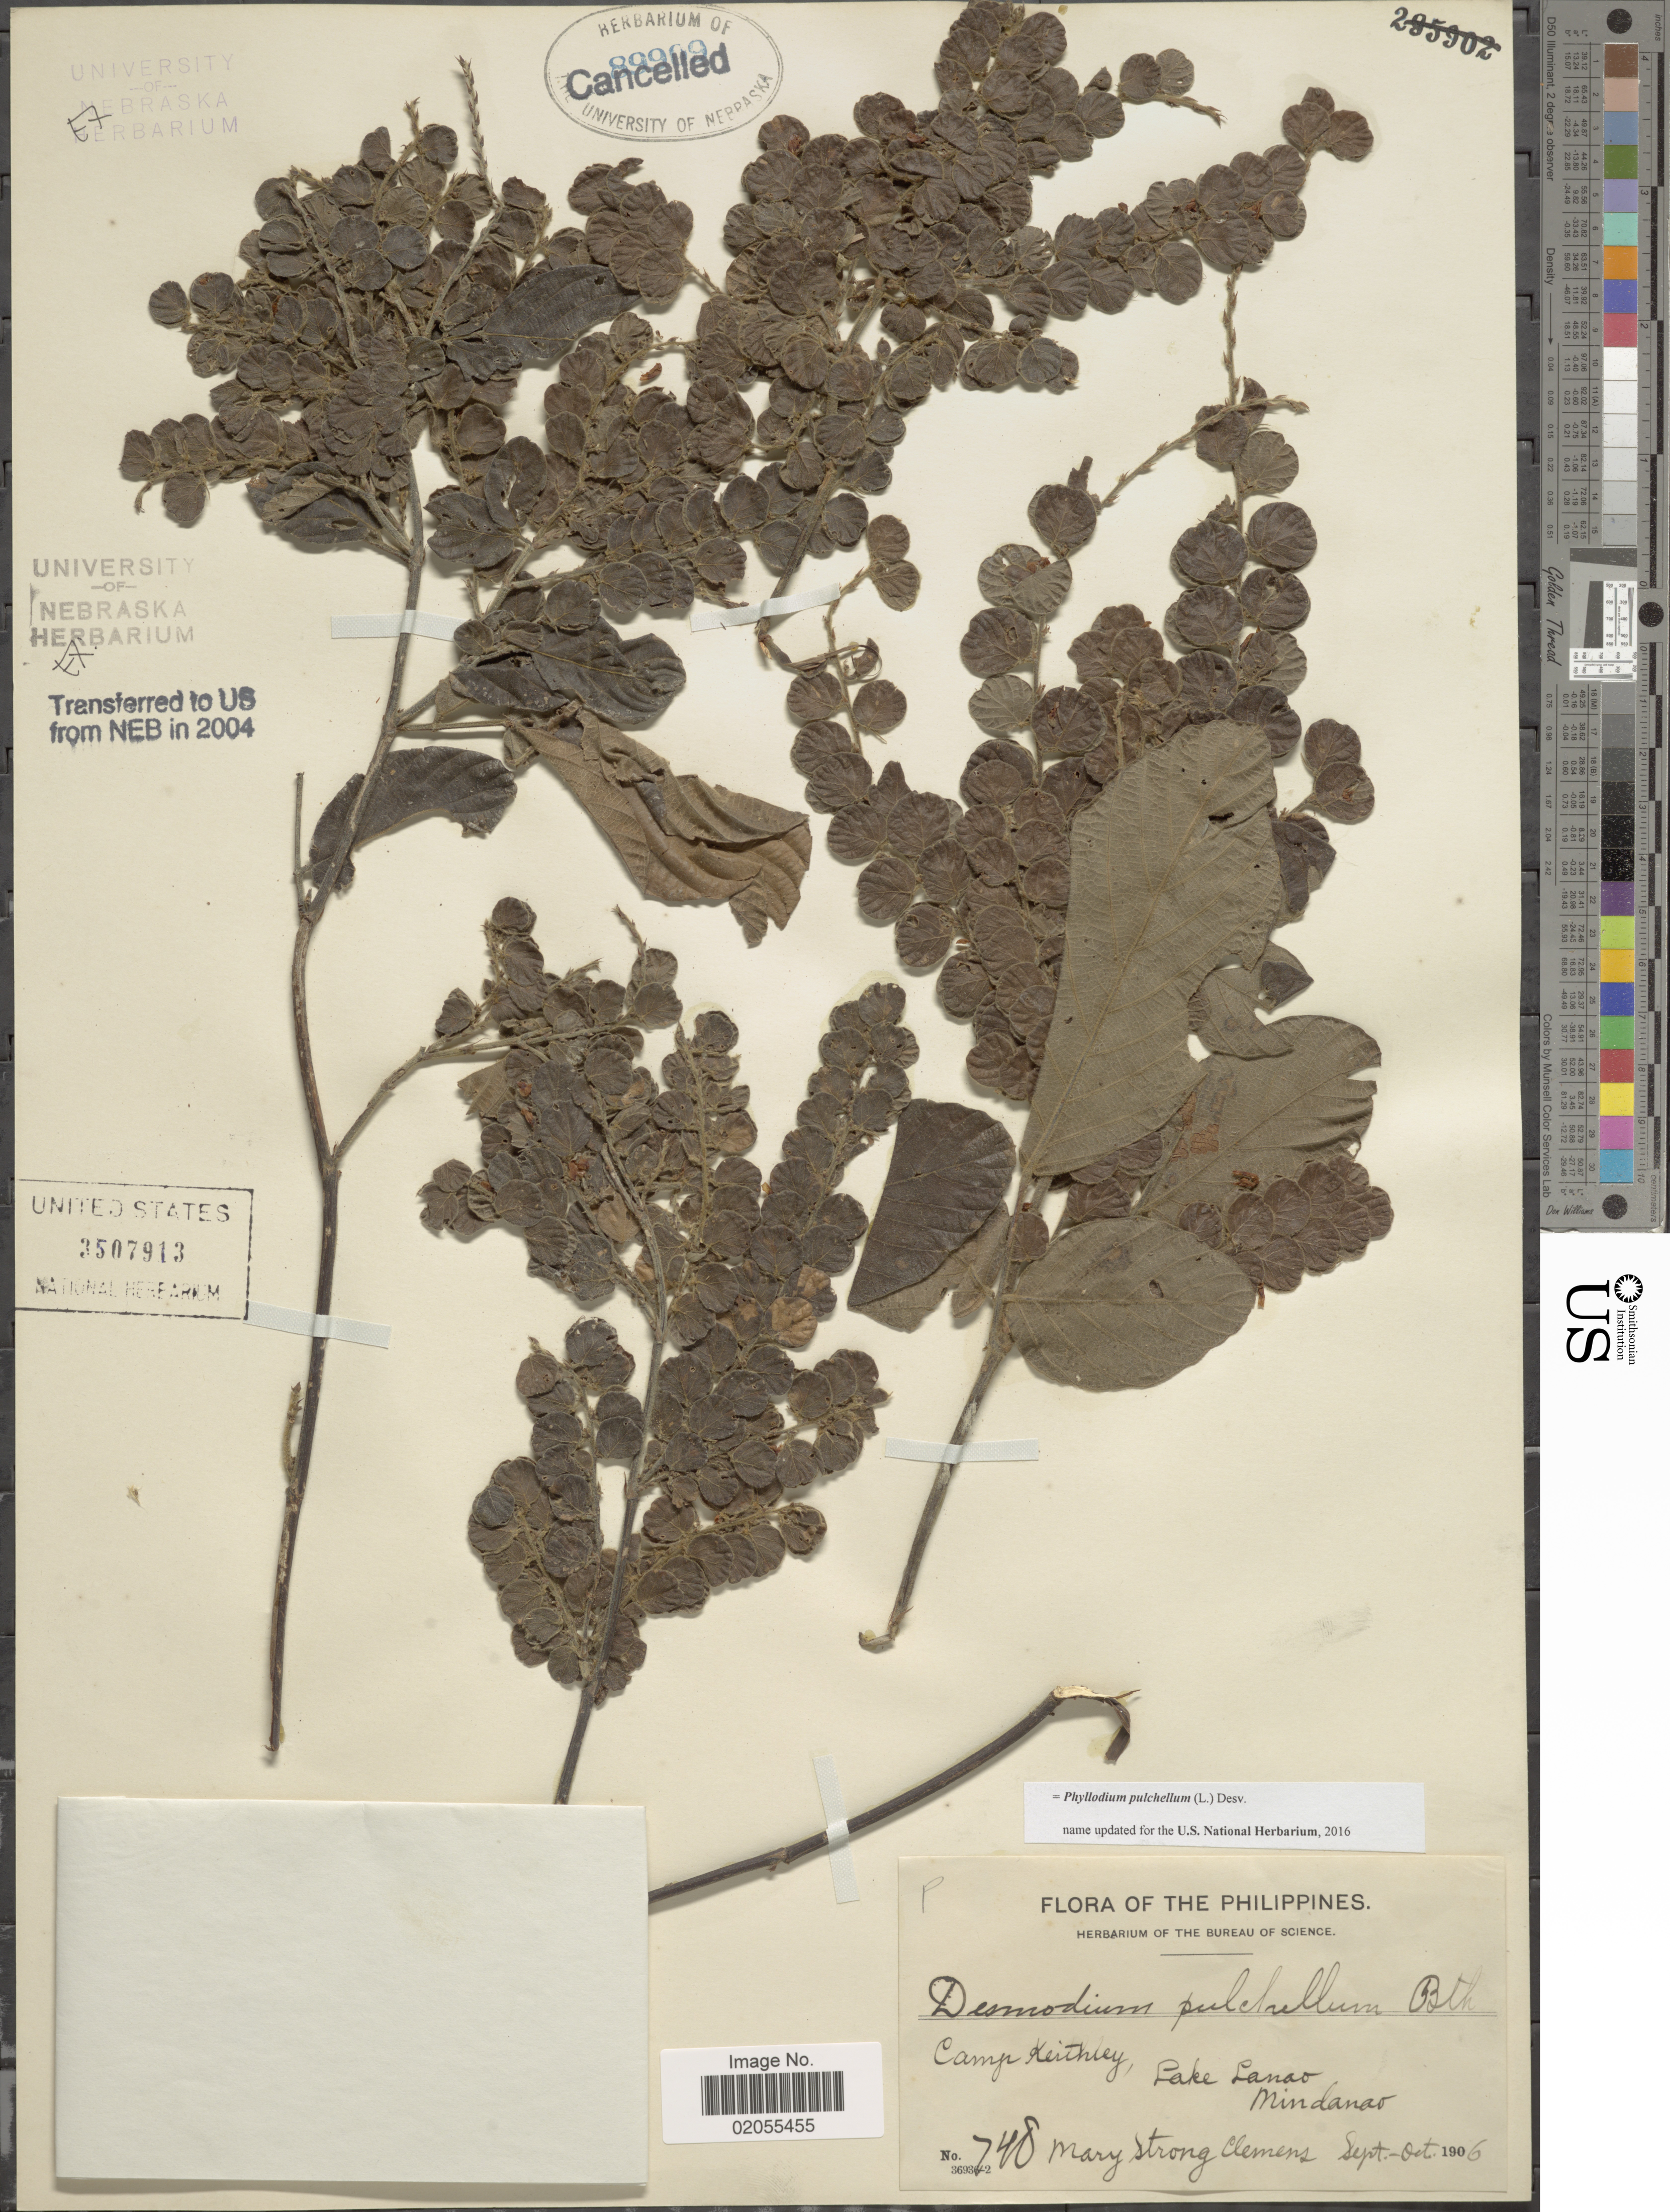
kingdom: Plantae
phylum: Tracheophyta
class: Magnoliopsida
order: Fabales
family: Fabaceae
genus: Phyllodium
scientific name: Phyllodium pulchellum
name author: (L.) Desv.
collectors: M. S. Clemens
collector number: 748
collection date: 1906-09/1906-10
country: Philippines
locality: Camp Keithley, Lake Lanao, Midnanao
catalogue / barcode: US 3507913